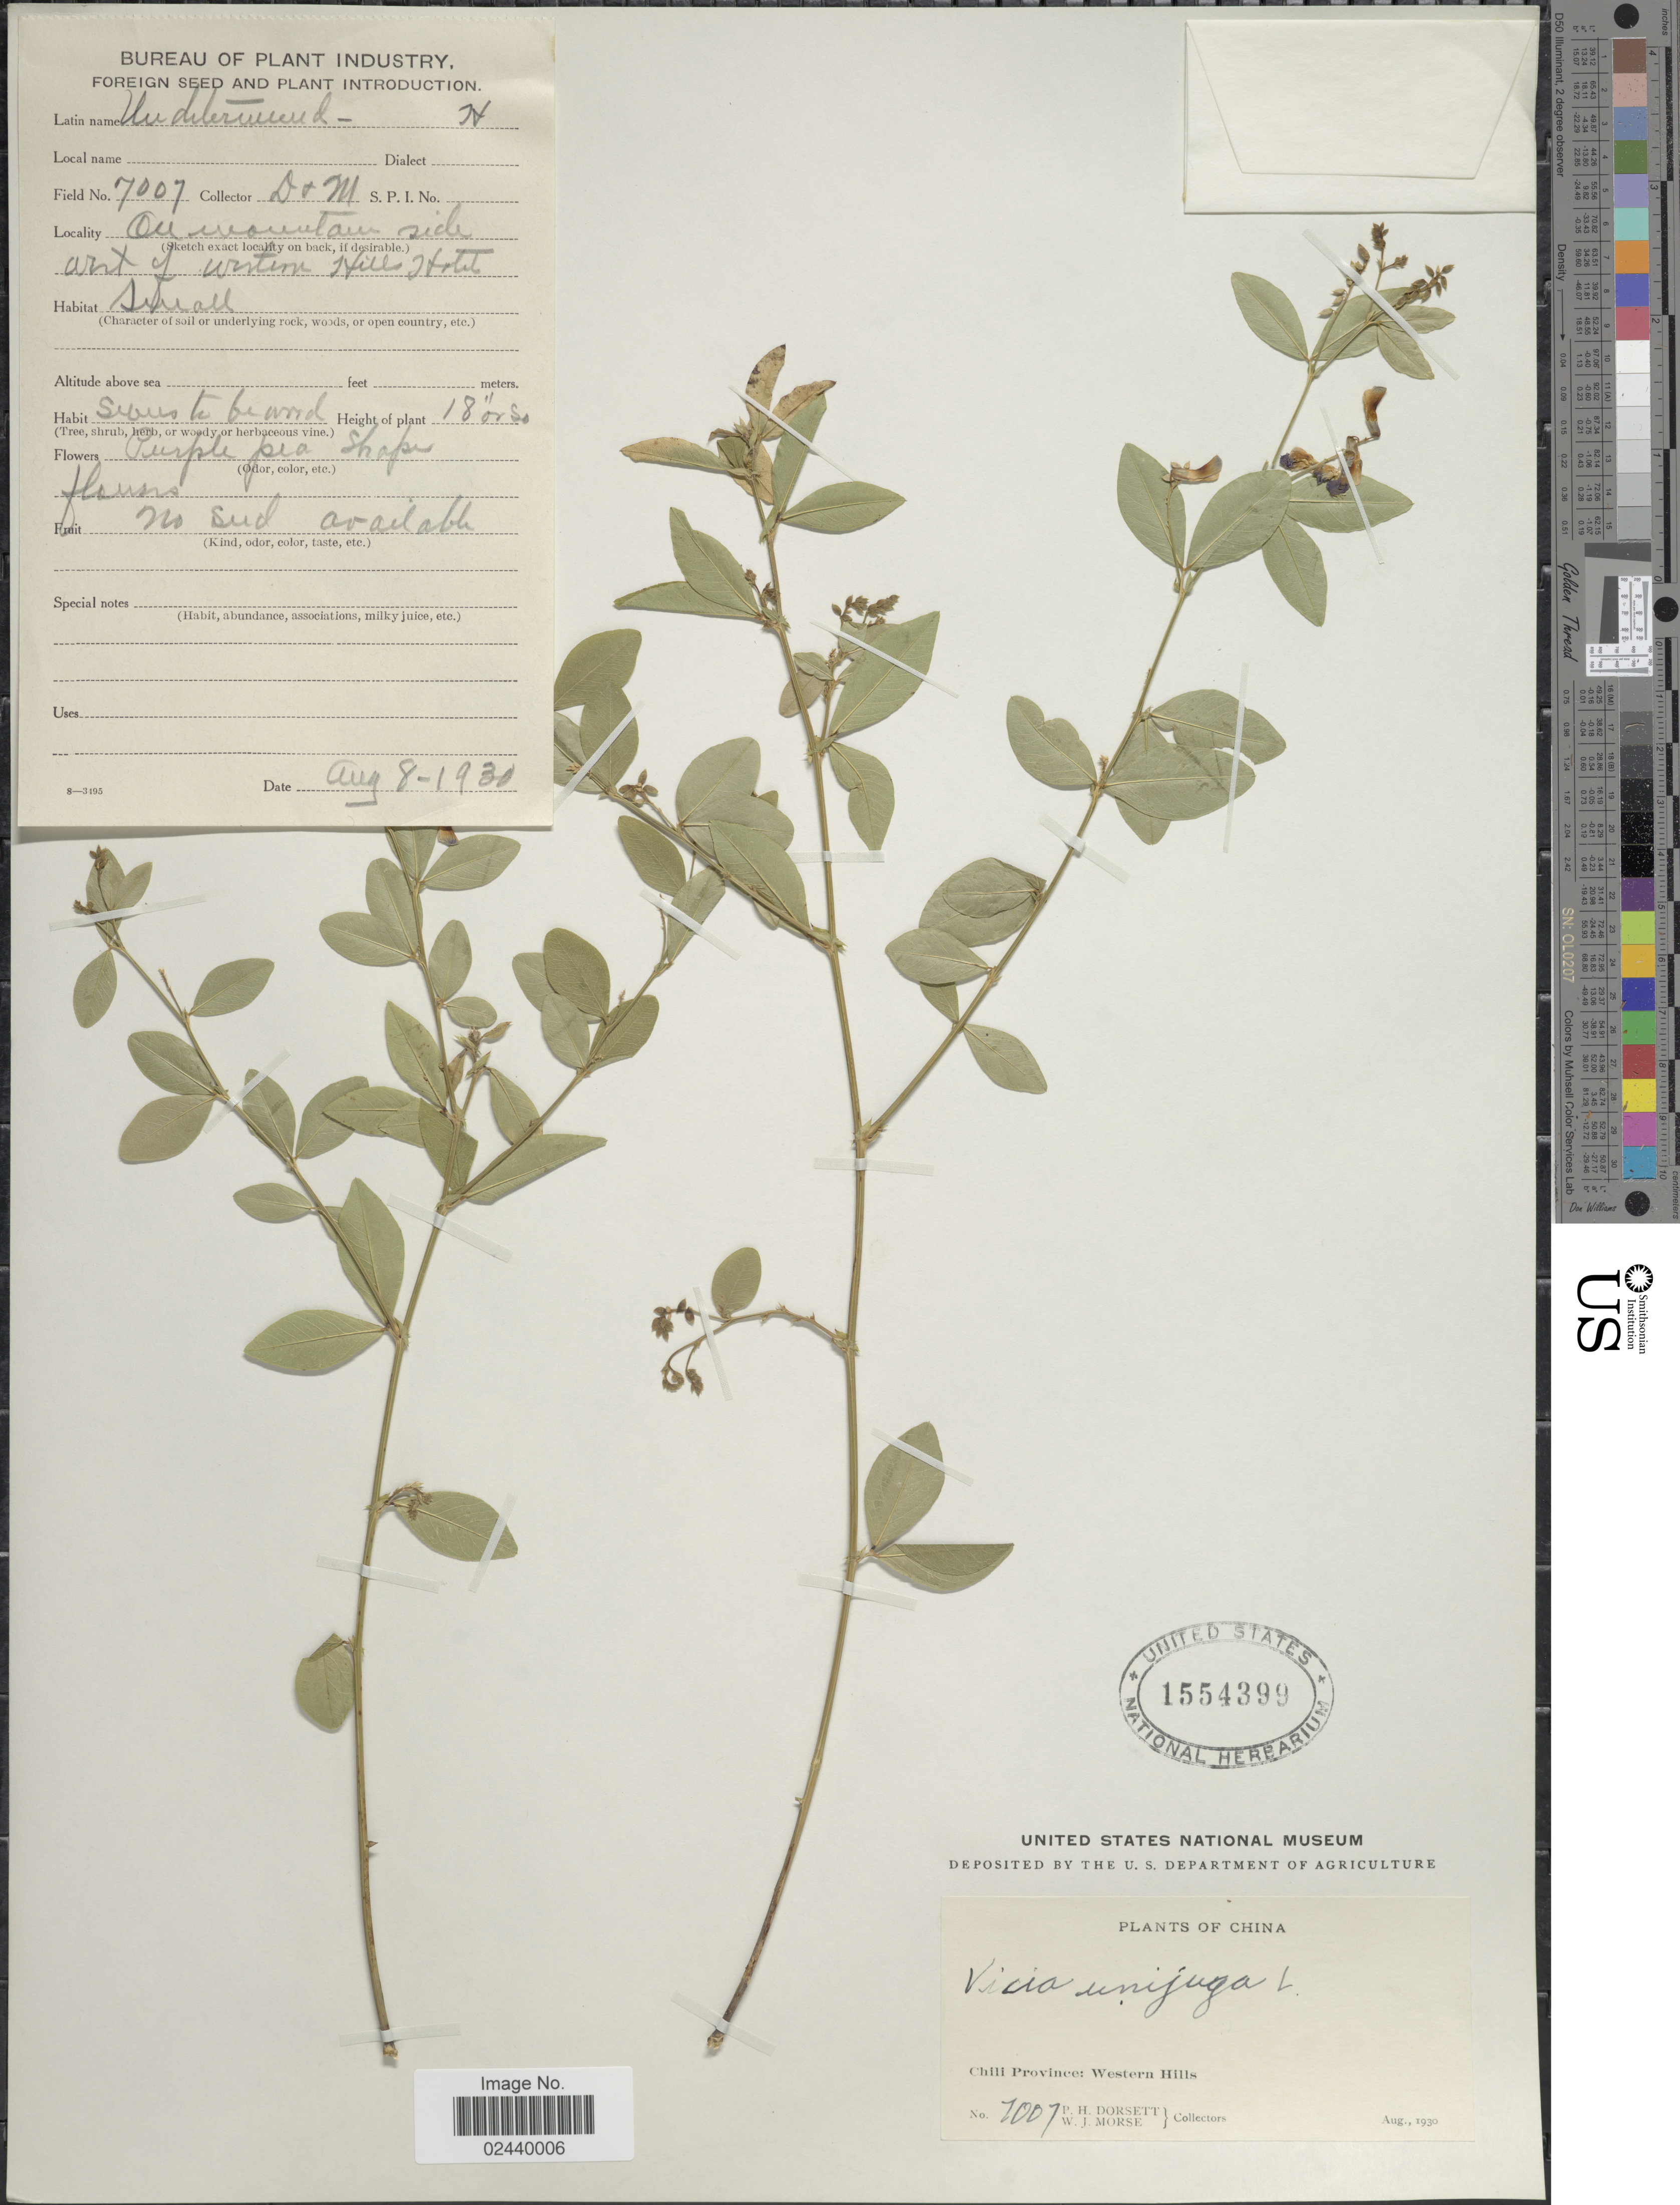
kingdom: Plantae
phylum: Tracheophyta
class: Magnoliopsida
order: Fabales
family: Fabaceae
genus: Vicia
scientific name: Vicia unijuga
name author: A. Braun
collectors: P. H. Dorsett & W. J. Morse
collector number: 7007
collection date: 1930-08-08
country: China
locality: Chili Province: Western Hills, On mountain side west of Western Hills Hotel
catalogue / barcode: US 1554399